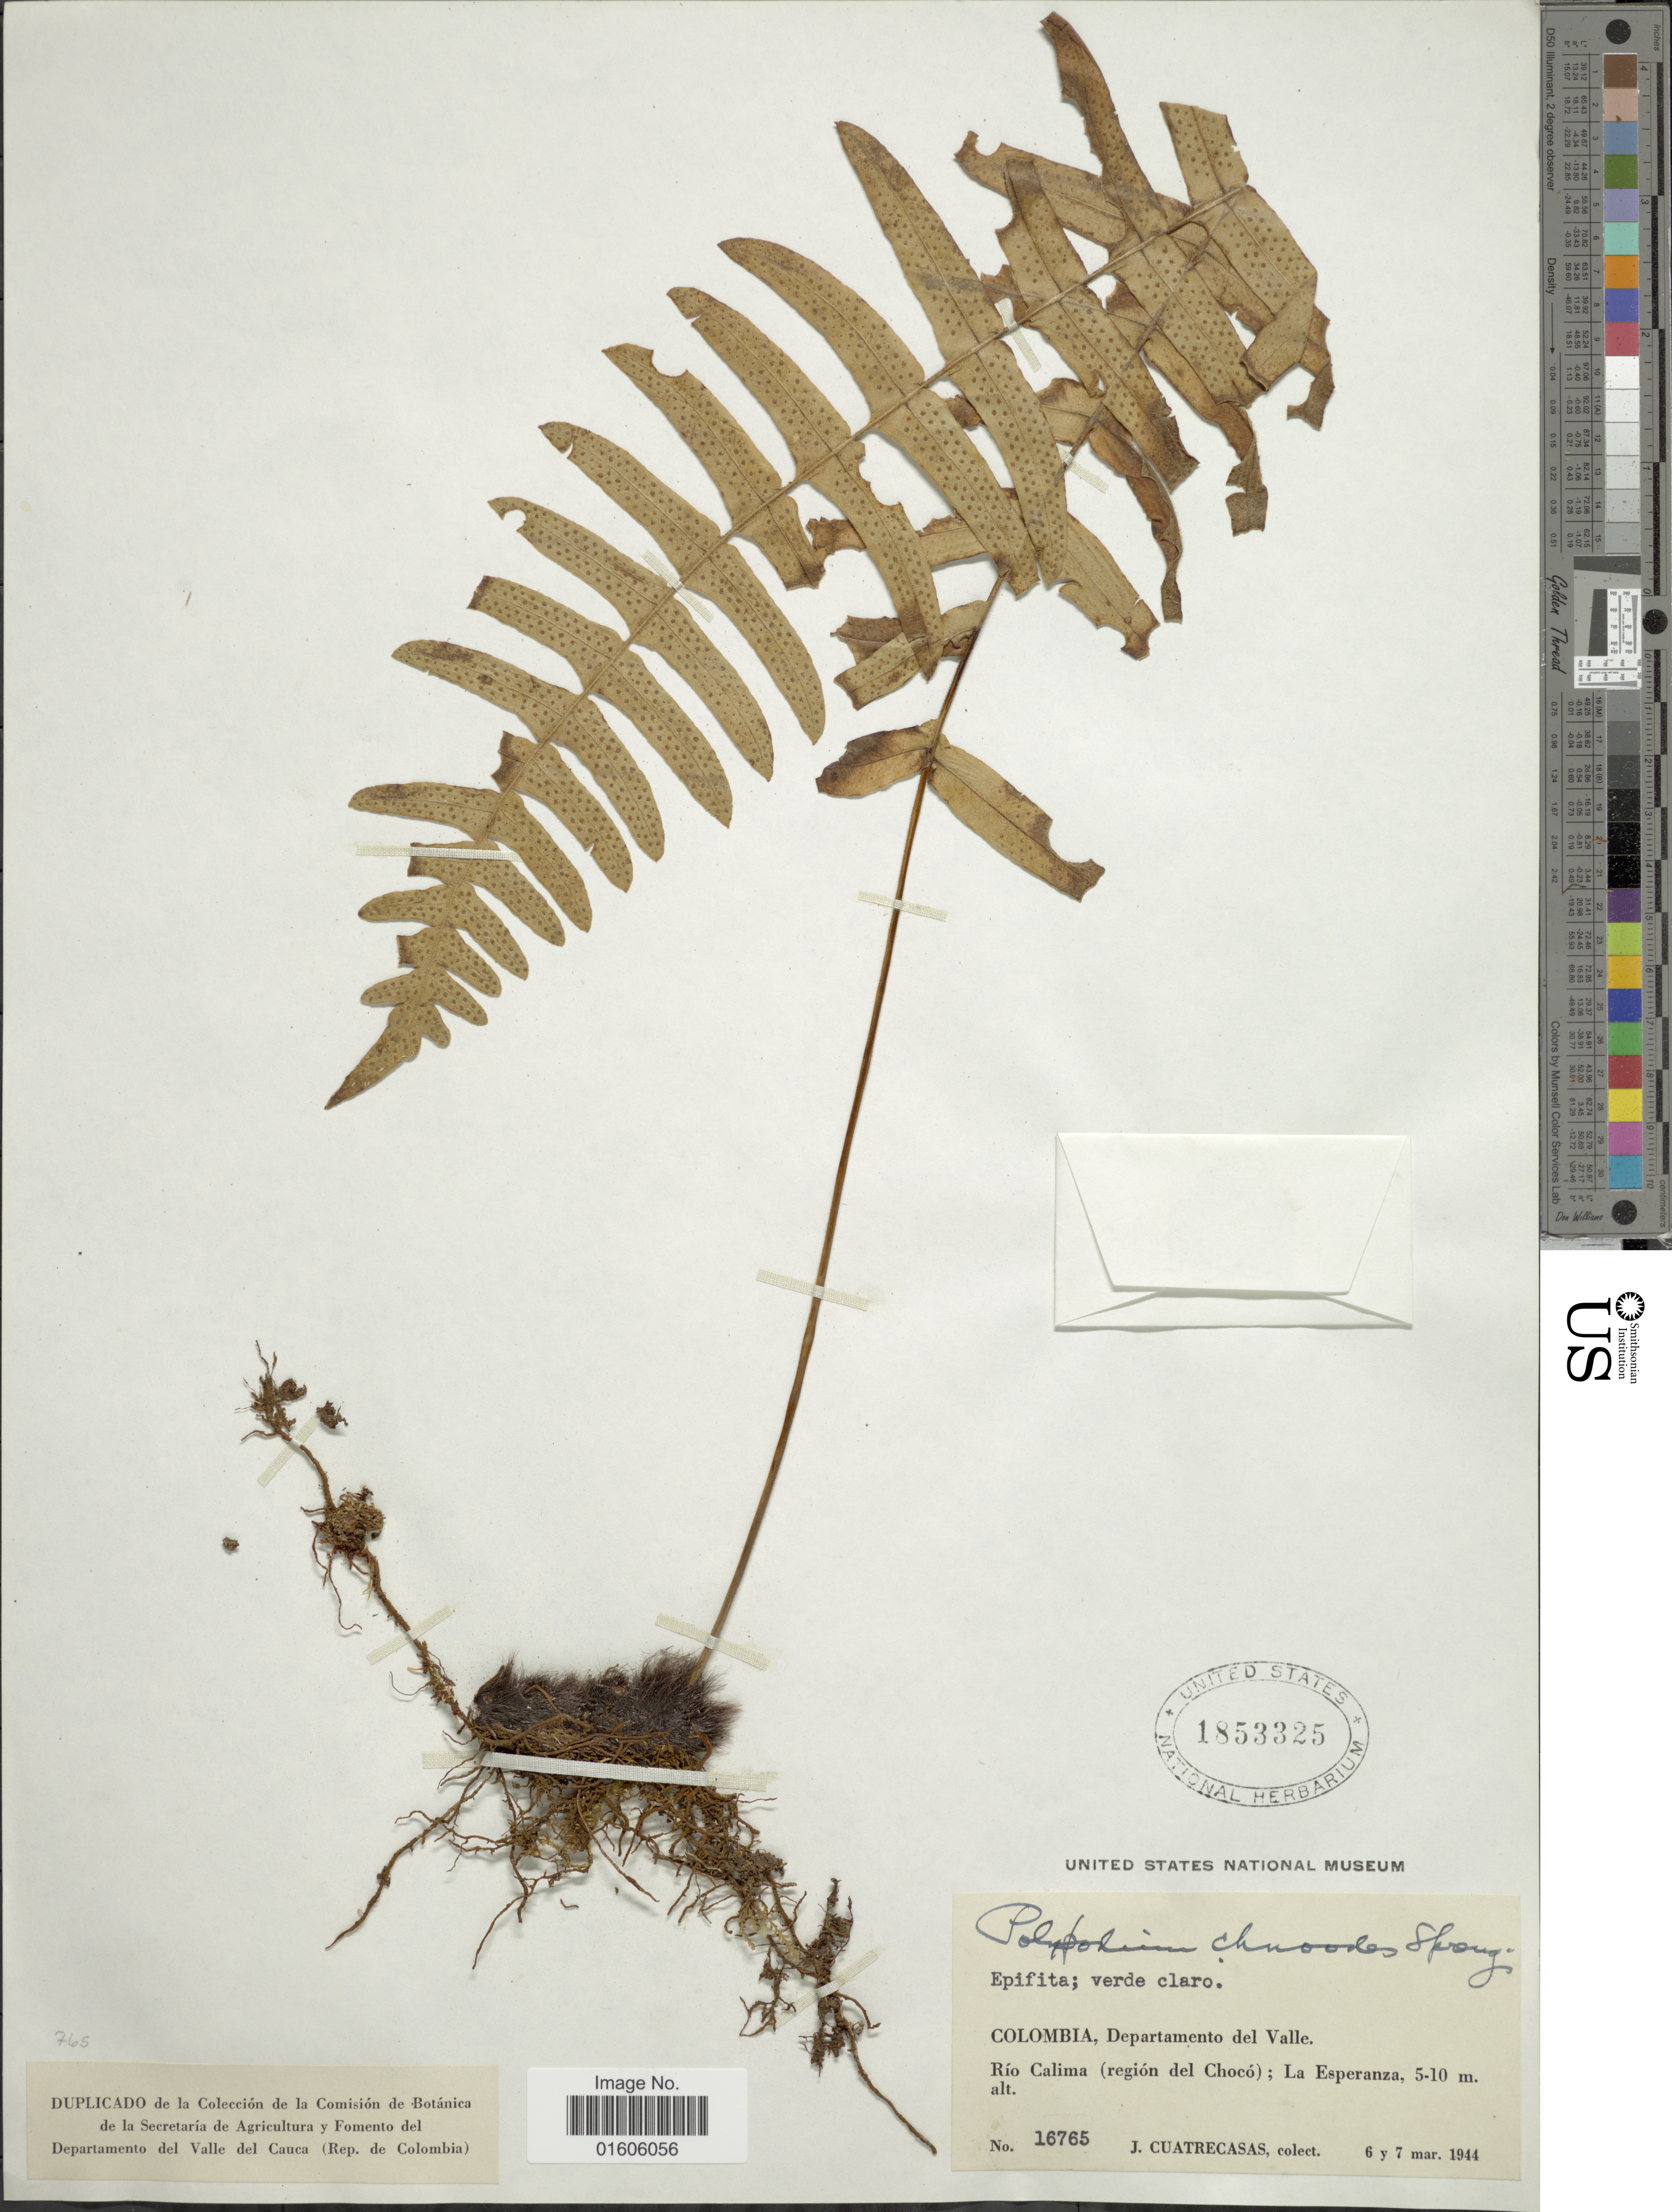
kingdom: Plantae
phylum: Tracheophyta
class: Polypodiopsida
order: Polypodiales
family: Polypodiaceae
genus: Serpocaulon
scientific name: Serpocaulon dissimile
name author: (L.) A.R. Sm.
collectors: J. Cuatrecasas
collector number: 16765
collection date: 1944-03-06/1944-03-07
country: Colombia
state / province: Valle del Cauca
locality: Colombia, Departamento del Valle. Río Calima (región del Chocó); La Esperanza.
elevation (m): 5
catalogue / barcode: US 1853325